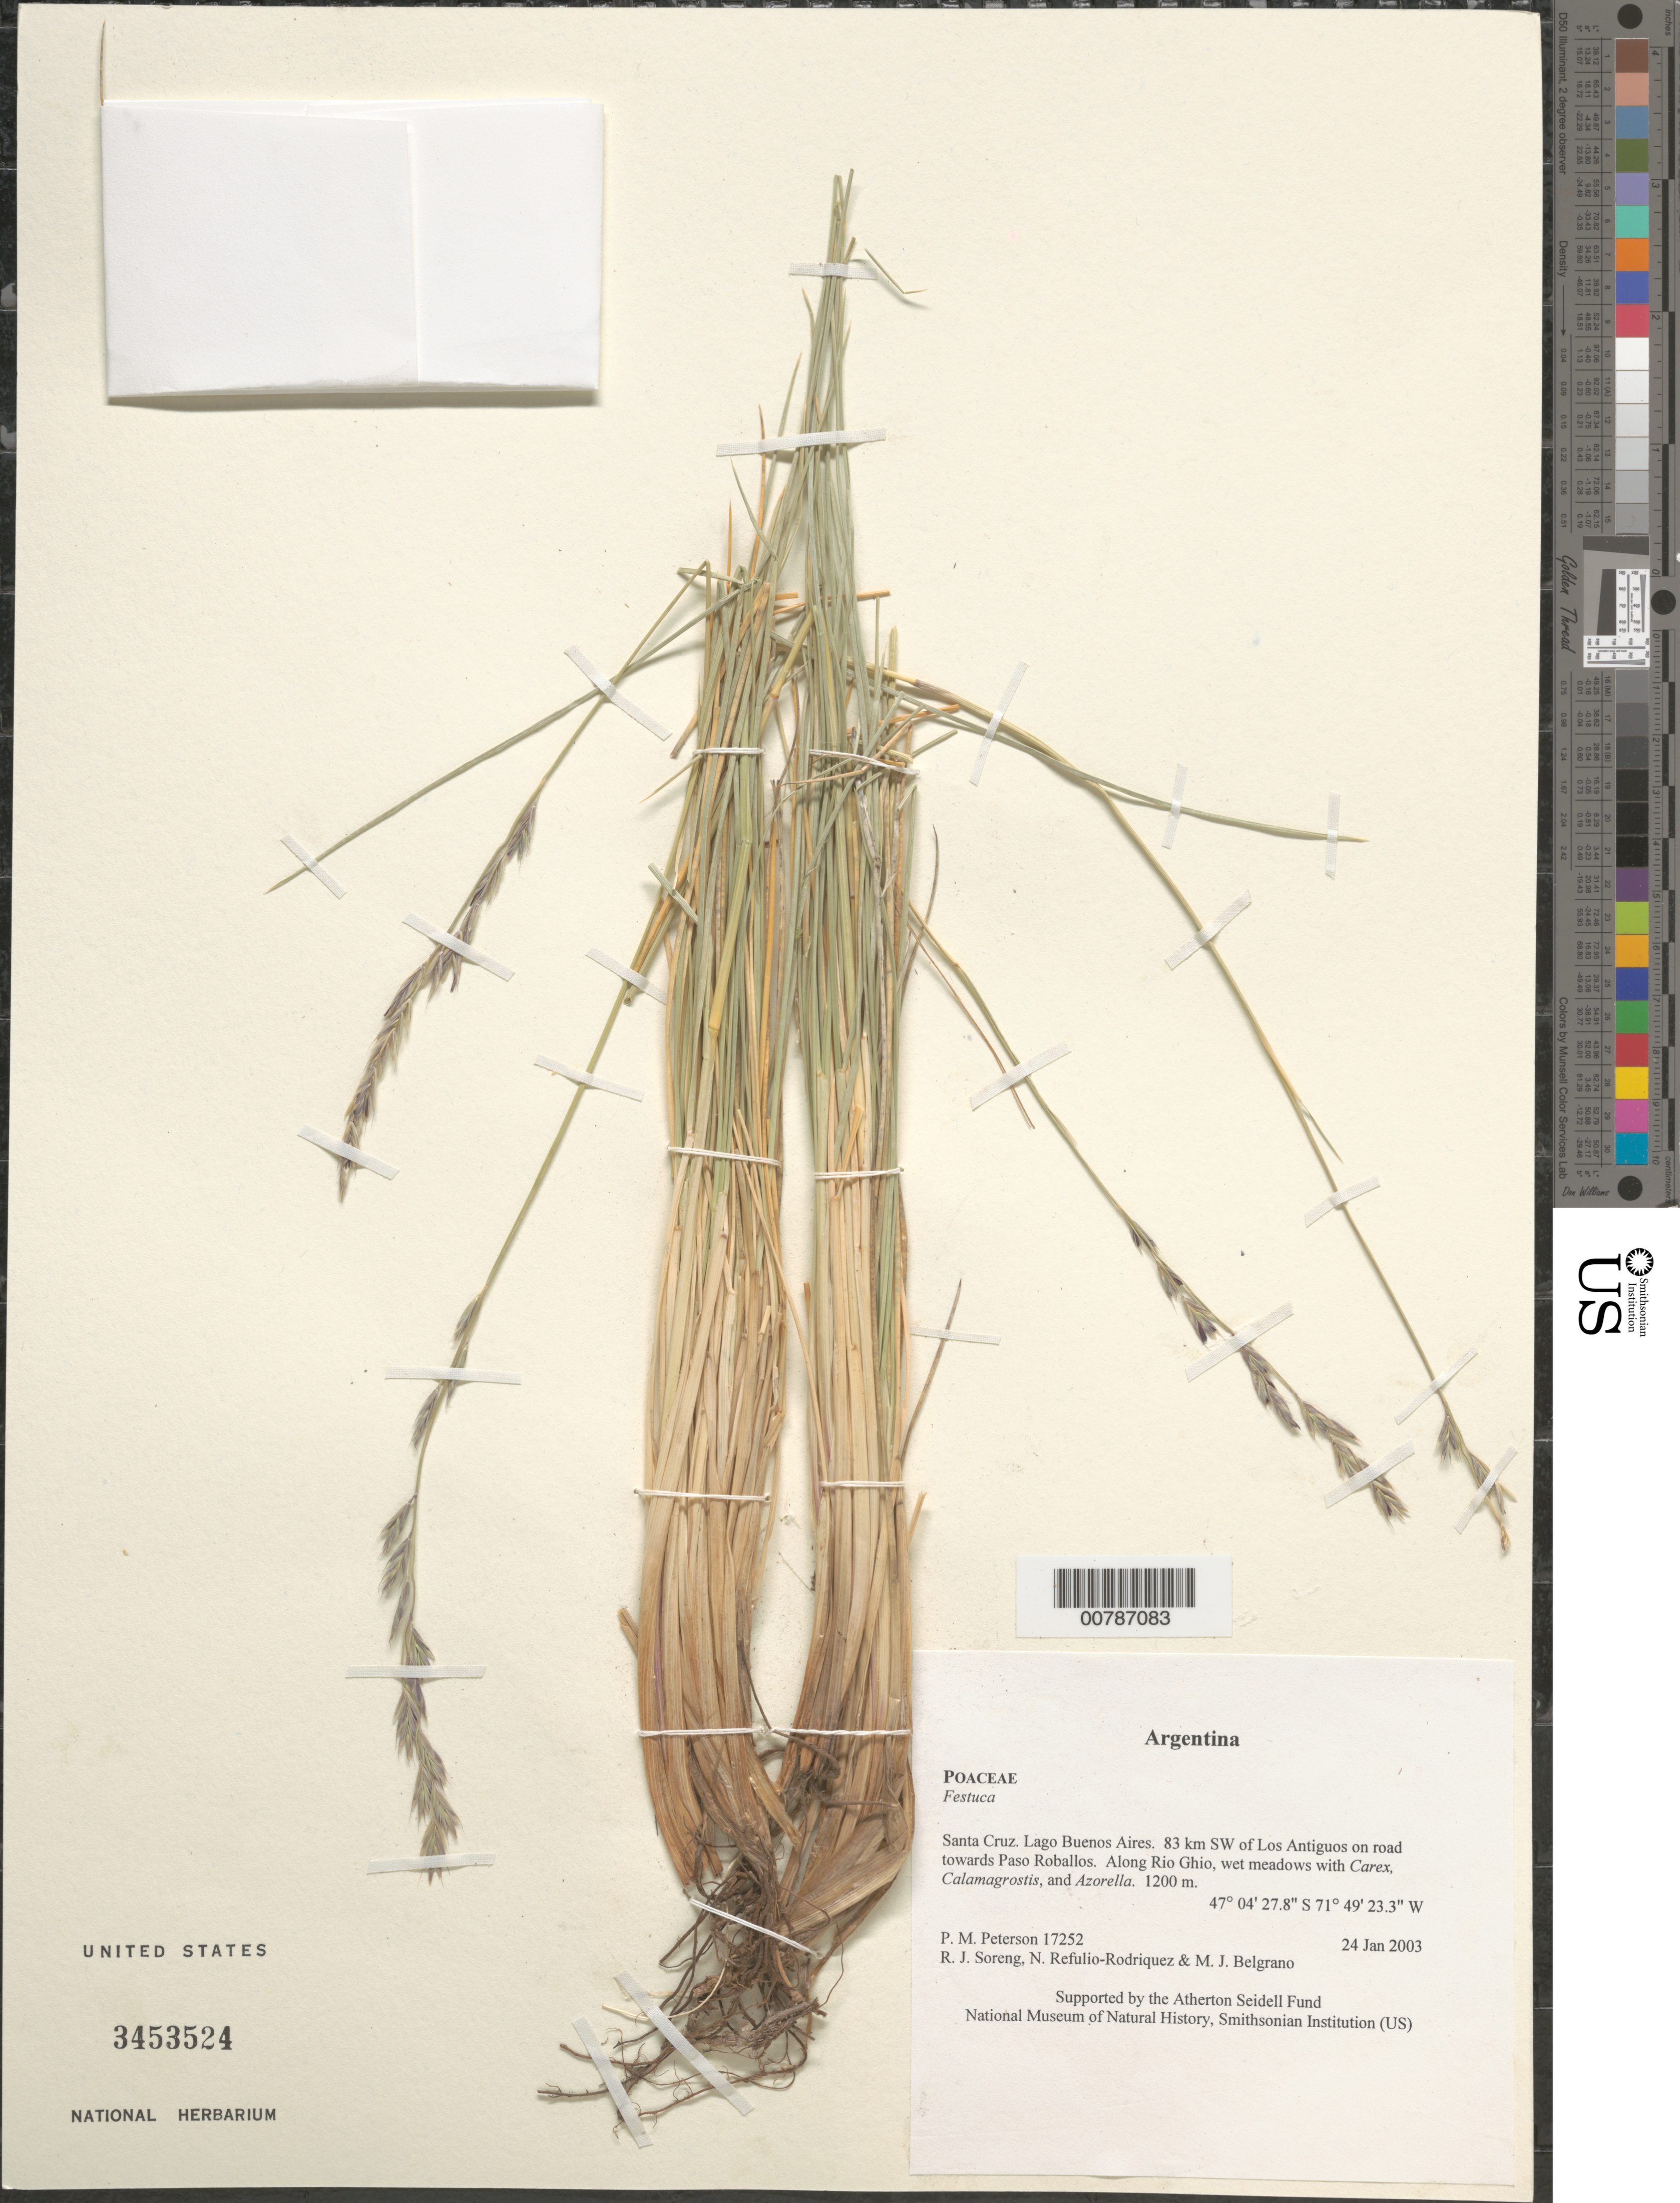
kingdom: Plantae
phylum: Tracheophyta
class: Liliopsida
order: Poales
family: Poaceae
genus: Festuca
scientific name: Festuca sp.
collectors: P. M. Peterson, R. J. Soreng, N. Refulio-Rodríguez & M. Belgrano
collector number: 17252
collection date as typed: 24 Jan 2003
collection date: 2003-01-24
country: Argentina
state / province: Santa Cruz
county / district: Lago Buenos Aires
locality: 83 km SW of Los Antiguos on road towards Paso Roballos. Along Rio Ghio, wet meadows with Carex, Calamagrostis, and Azorella.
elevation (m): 1200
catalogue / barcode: US 3453524